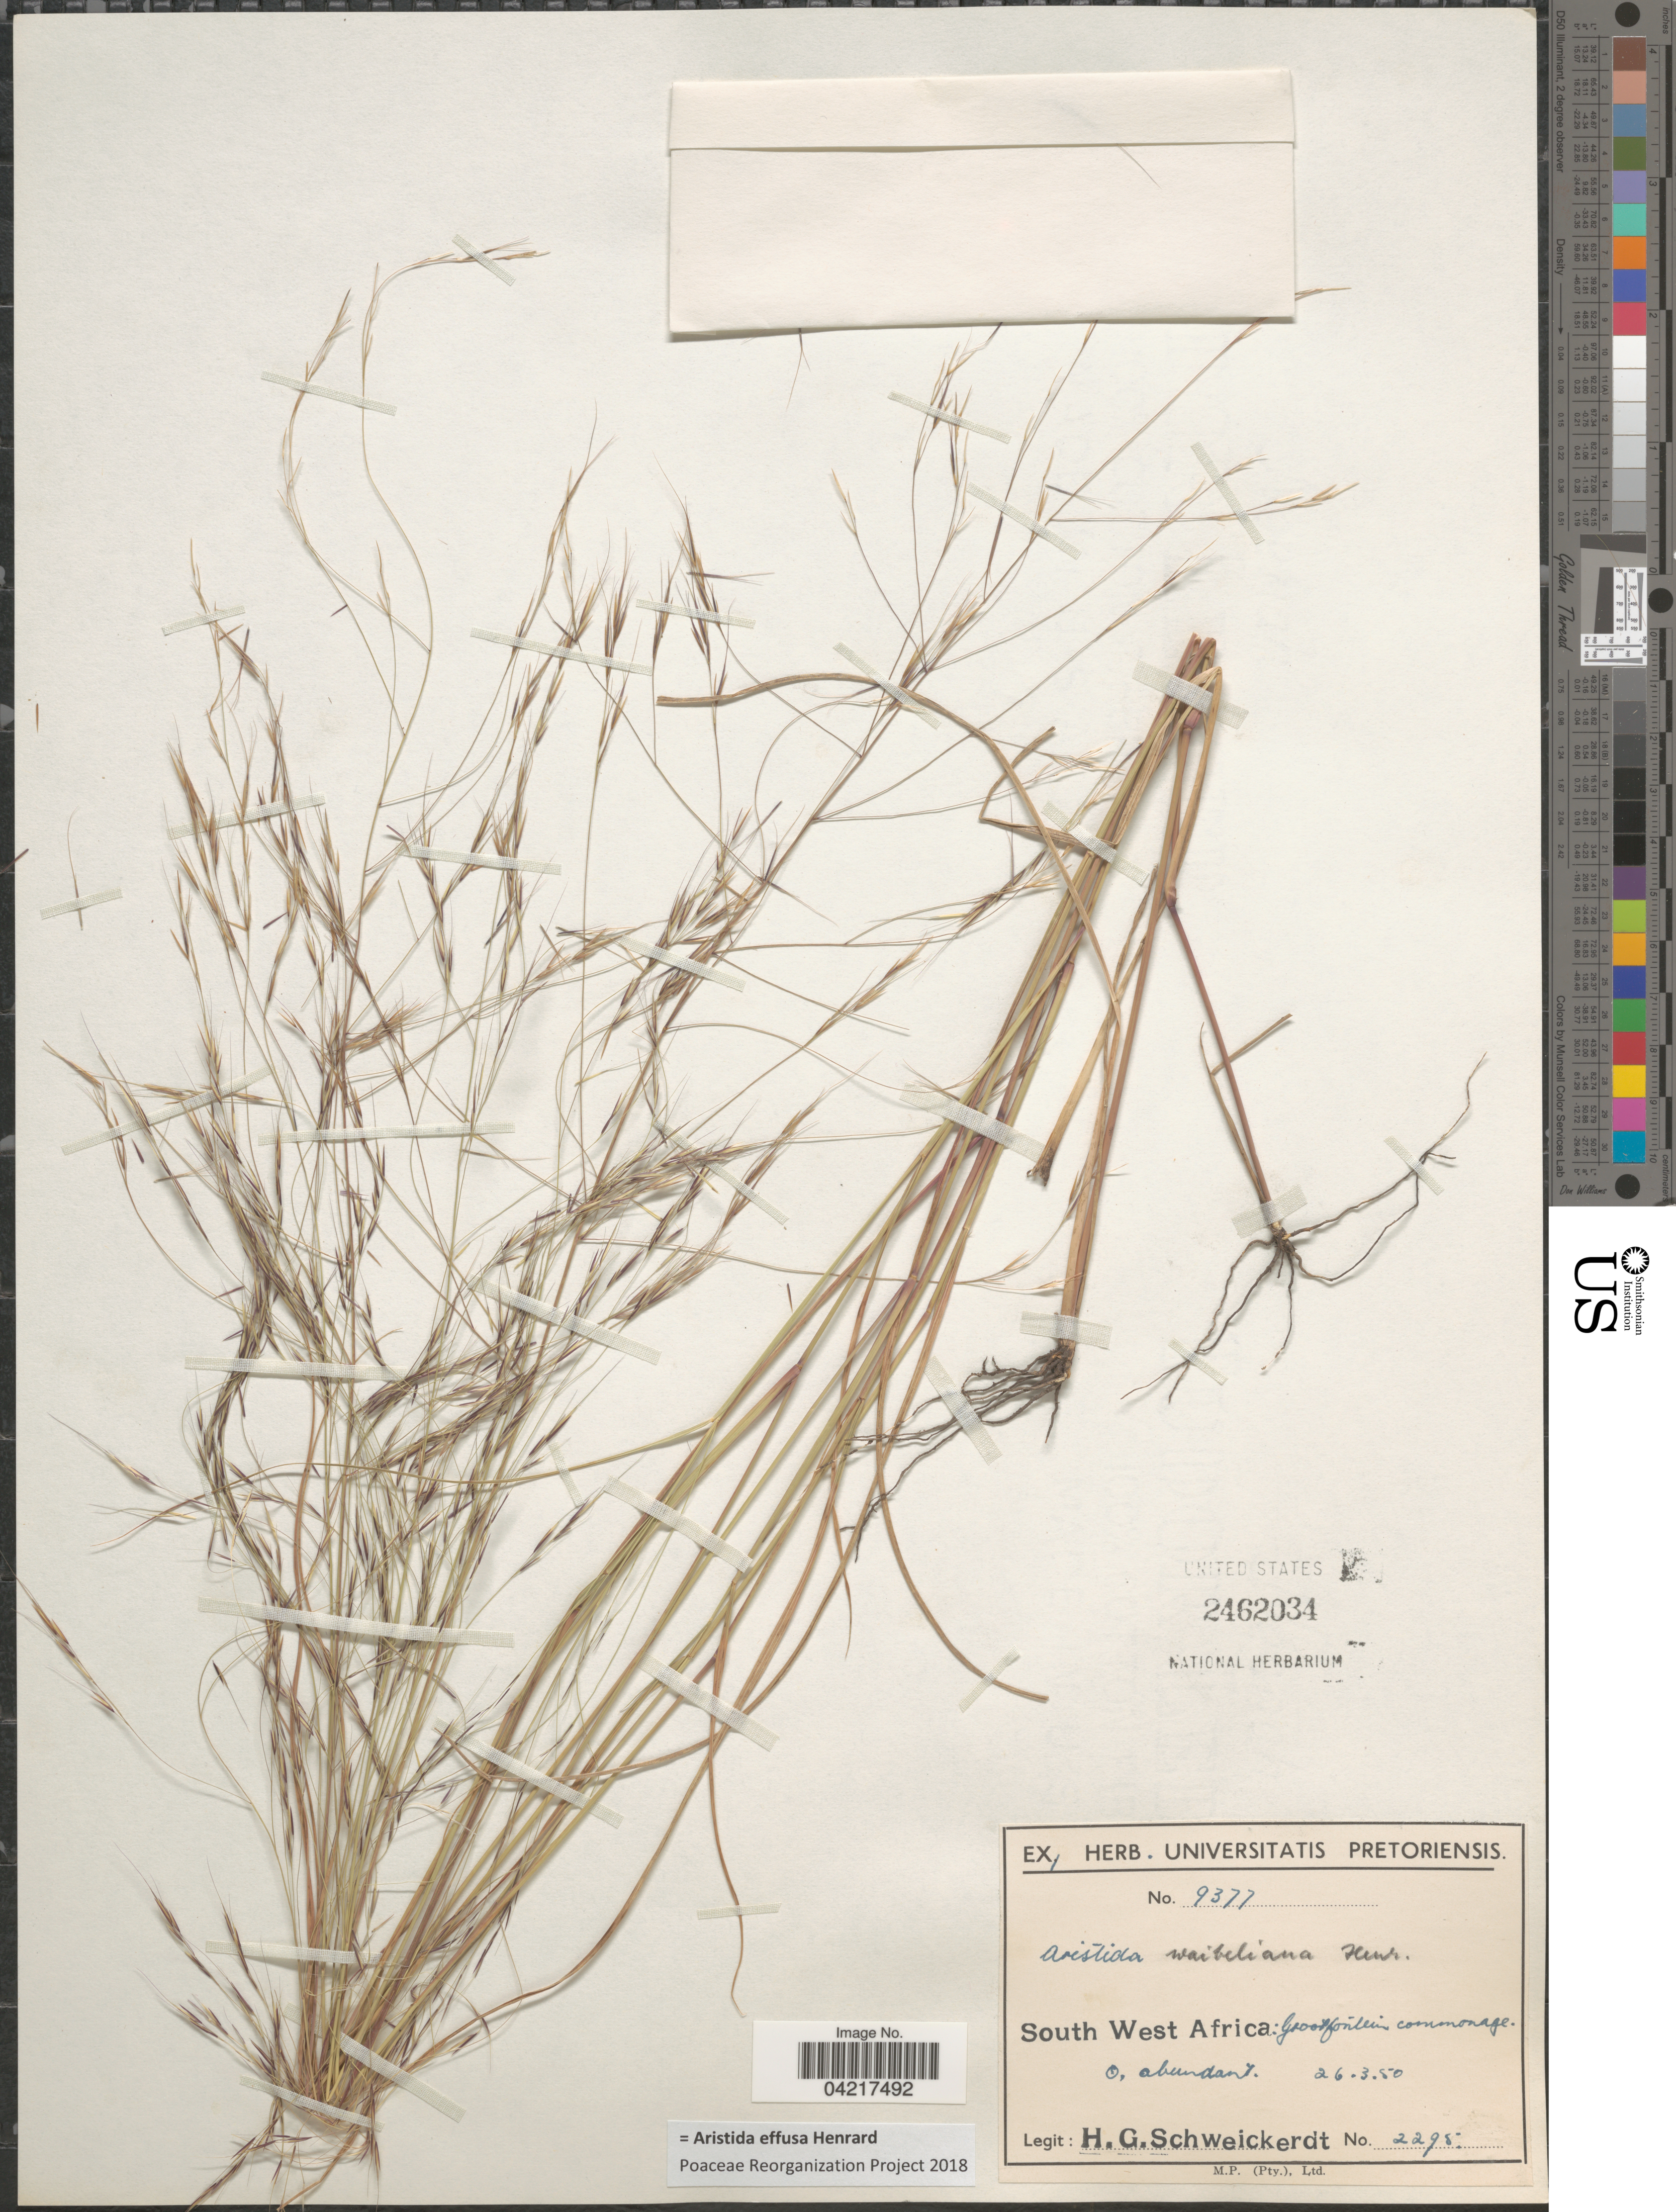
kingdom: Plantae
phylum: Tracheophyta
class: Liliopsida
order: Poales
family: Poaceae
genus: Aristida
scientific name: Aristida effusa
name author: Henr.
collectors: H. Schweickerdt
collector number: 2295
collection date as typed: Transcribed d/m/y: 26/3/50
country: Namibia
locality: South West Africa: Grootfontein commonage.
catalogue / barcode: US 2462034